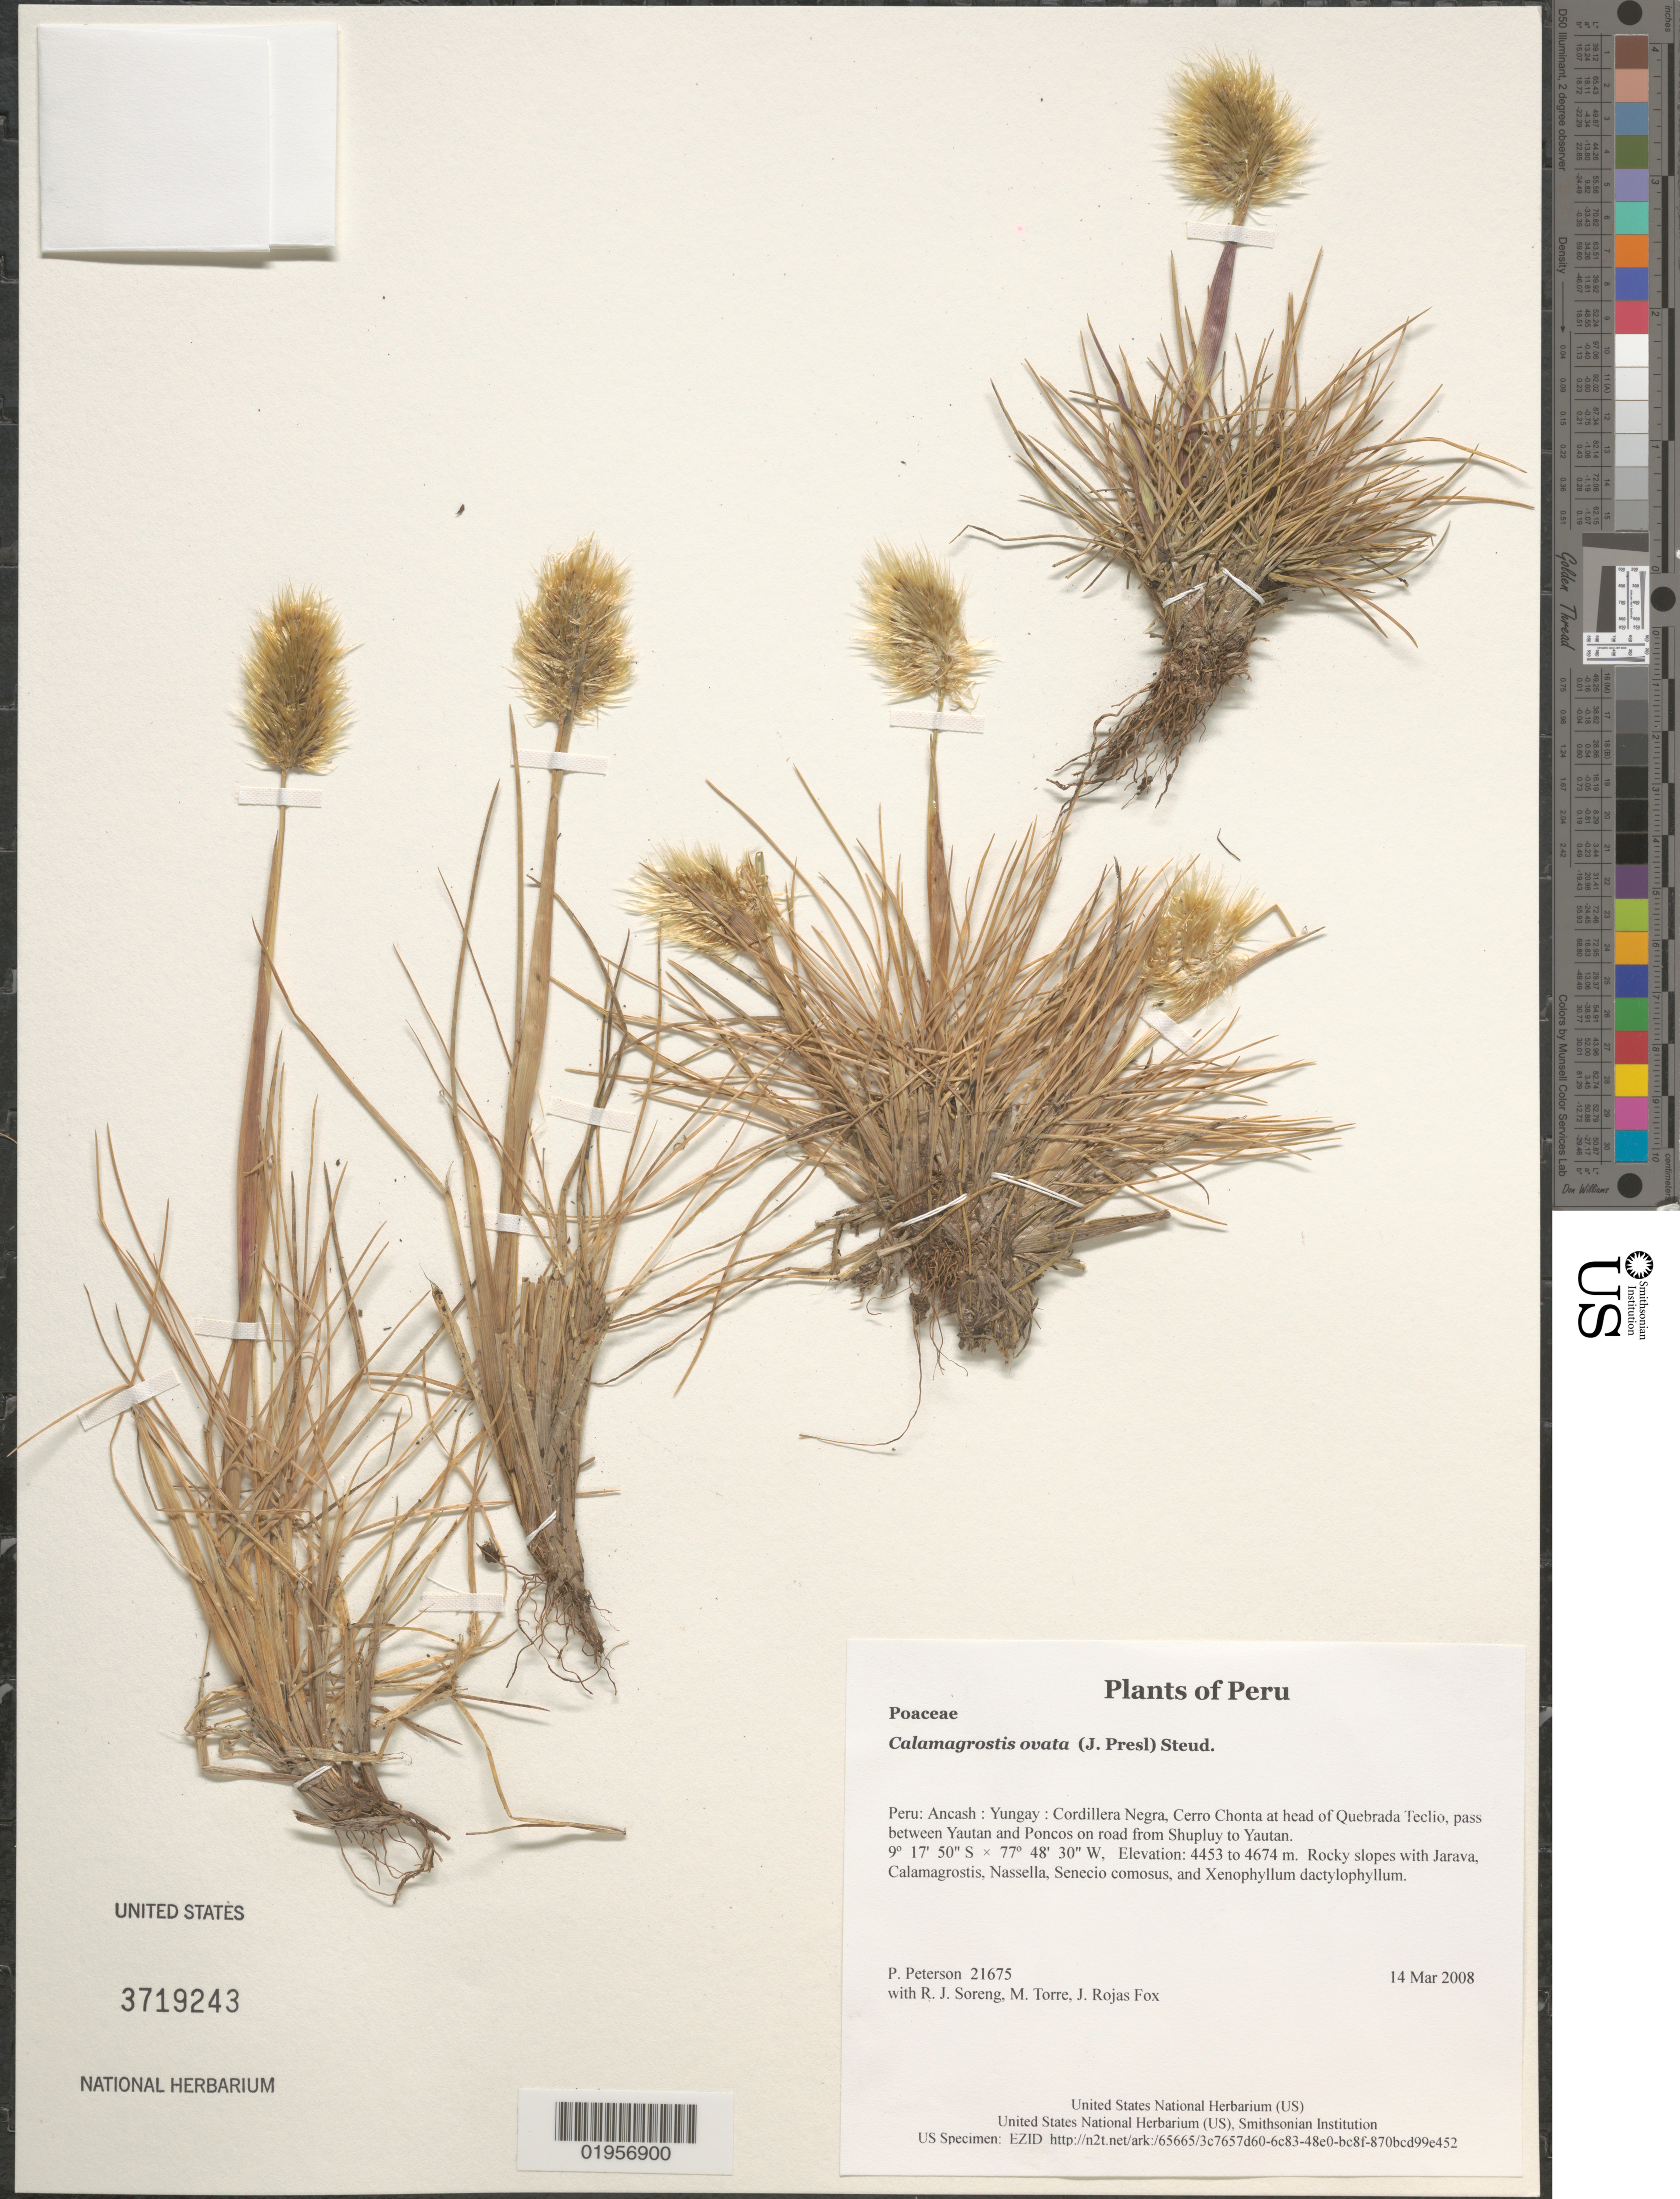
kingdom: Plantae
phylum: Tracheophyta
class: Liliopsida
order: Poales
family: Poaceae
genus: Calamagrostis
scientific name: Calamagrostis ovata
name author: (J. Presl) Steud.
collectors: P. M. Peterson, R. J. Soreng, M. Torre & J. Rojas Fox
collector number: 21675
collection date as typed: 14 Mar 2008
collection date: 2008-03-14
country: Peru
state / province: Ancash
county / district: Yungay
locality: Cordillera Negra, Cerro Chonta at head of Quebrada Teclio, pass between Yautan and Poncos on road from Shupluy to Yautan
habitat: Rocky slopes with Jarava, Calamagrostis, Nassella, Senecio comosus, and Xenophyllum dactylophyllum.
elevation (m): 4453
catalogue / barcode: US 3719243